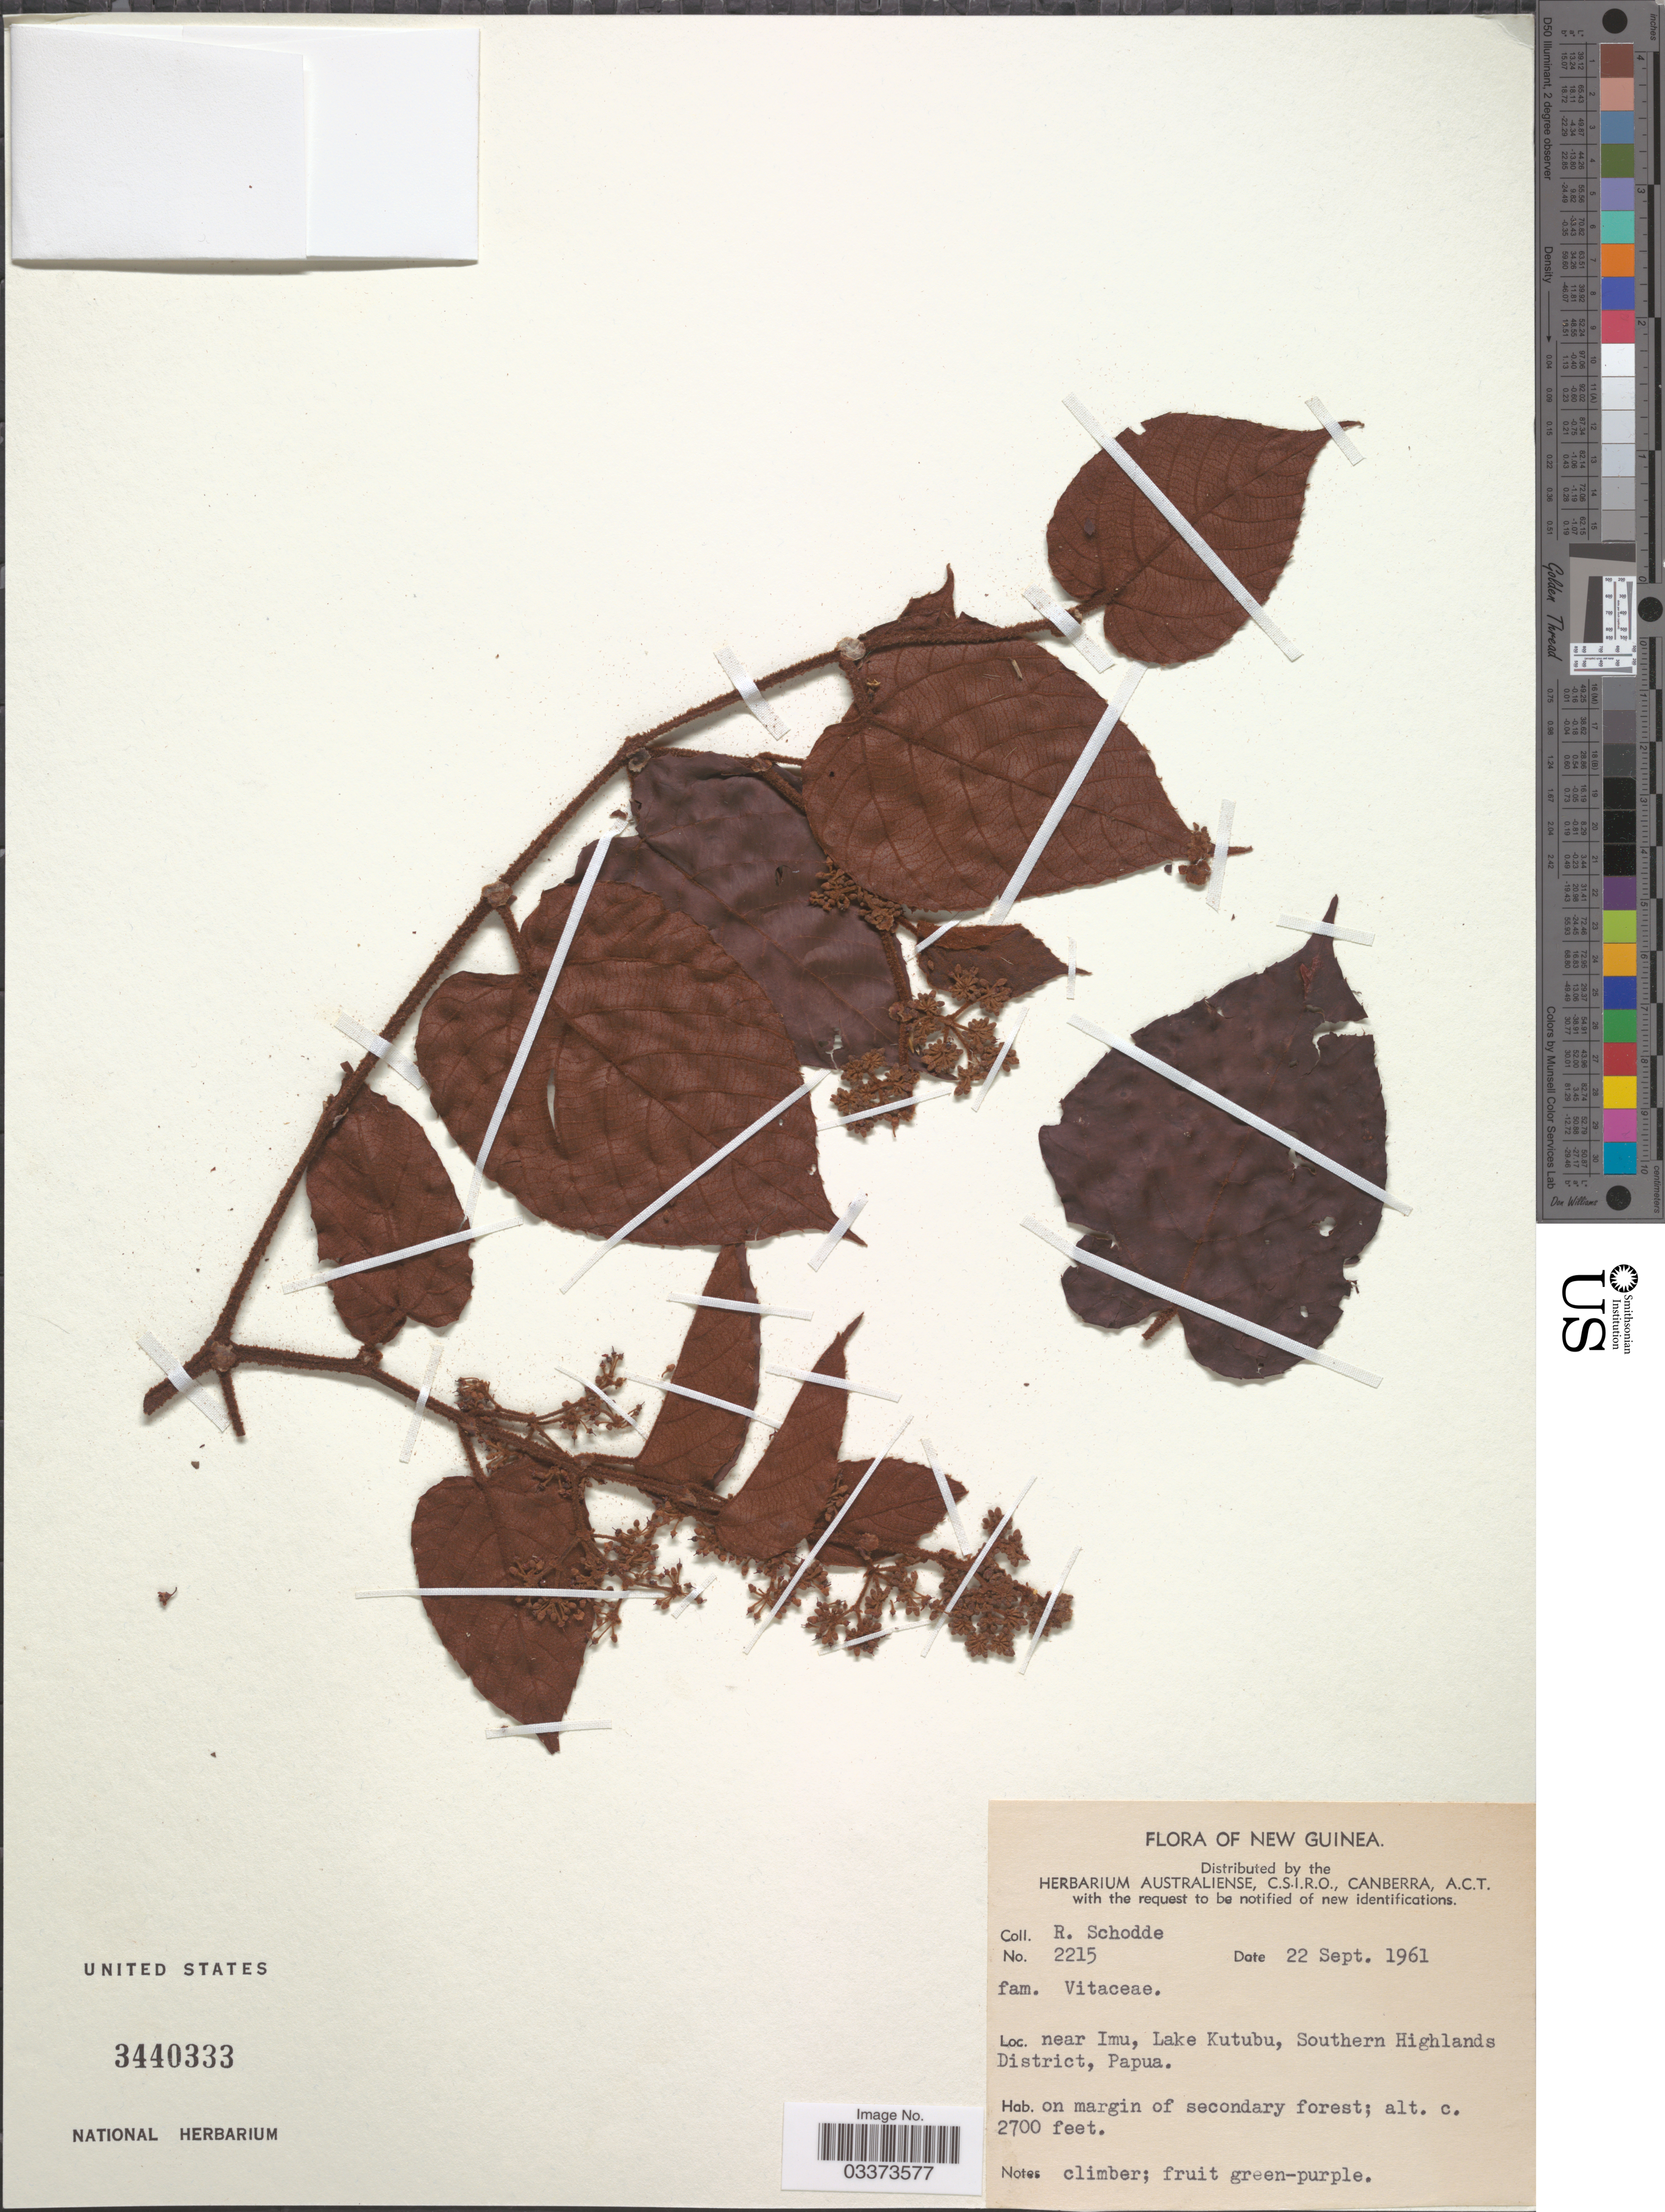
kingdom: Plantae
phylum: Tracheophyta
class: Magnoliopsida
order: Vitales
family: Vitaceae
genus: Cissus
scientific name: Cissus sp.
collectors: R. Schodde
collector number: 2215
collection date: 1961-09-22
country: Papua New Guinea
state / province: Southern Highlands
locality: New Guinea. Near Imu, Lake Kutubu, Southern Highlands District, Papua.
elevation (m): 823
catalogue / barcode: US 3440333